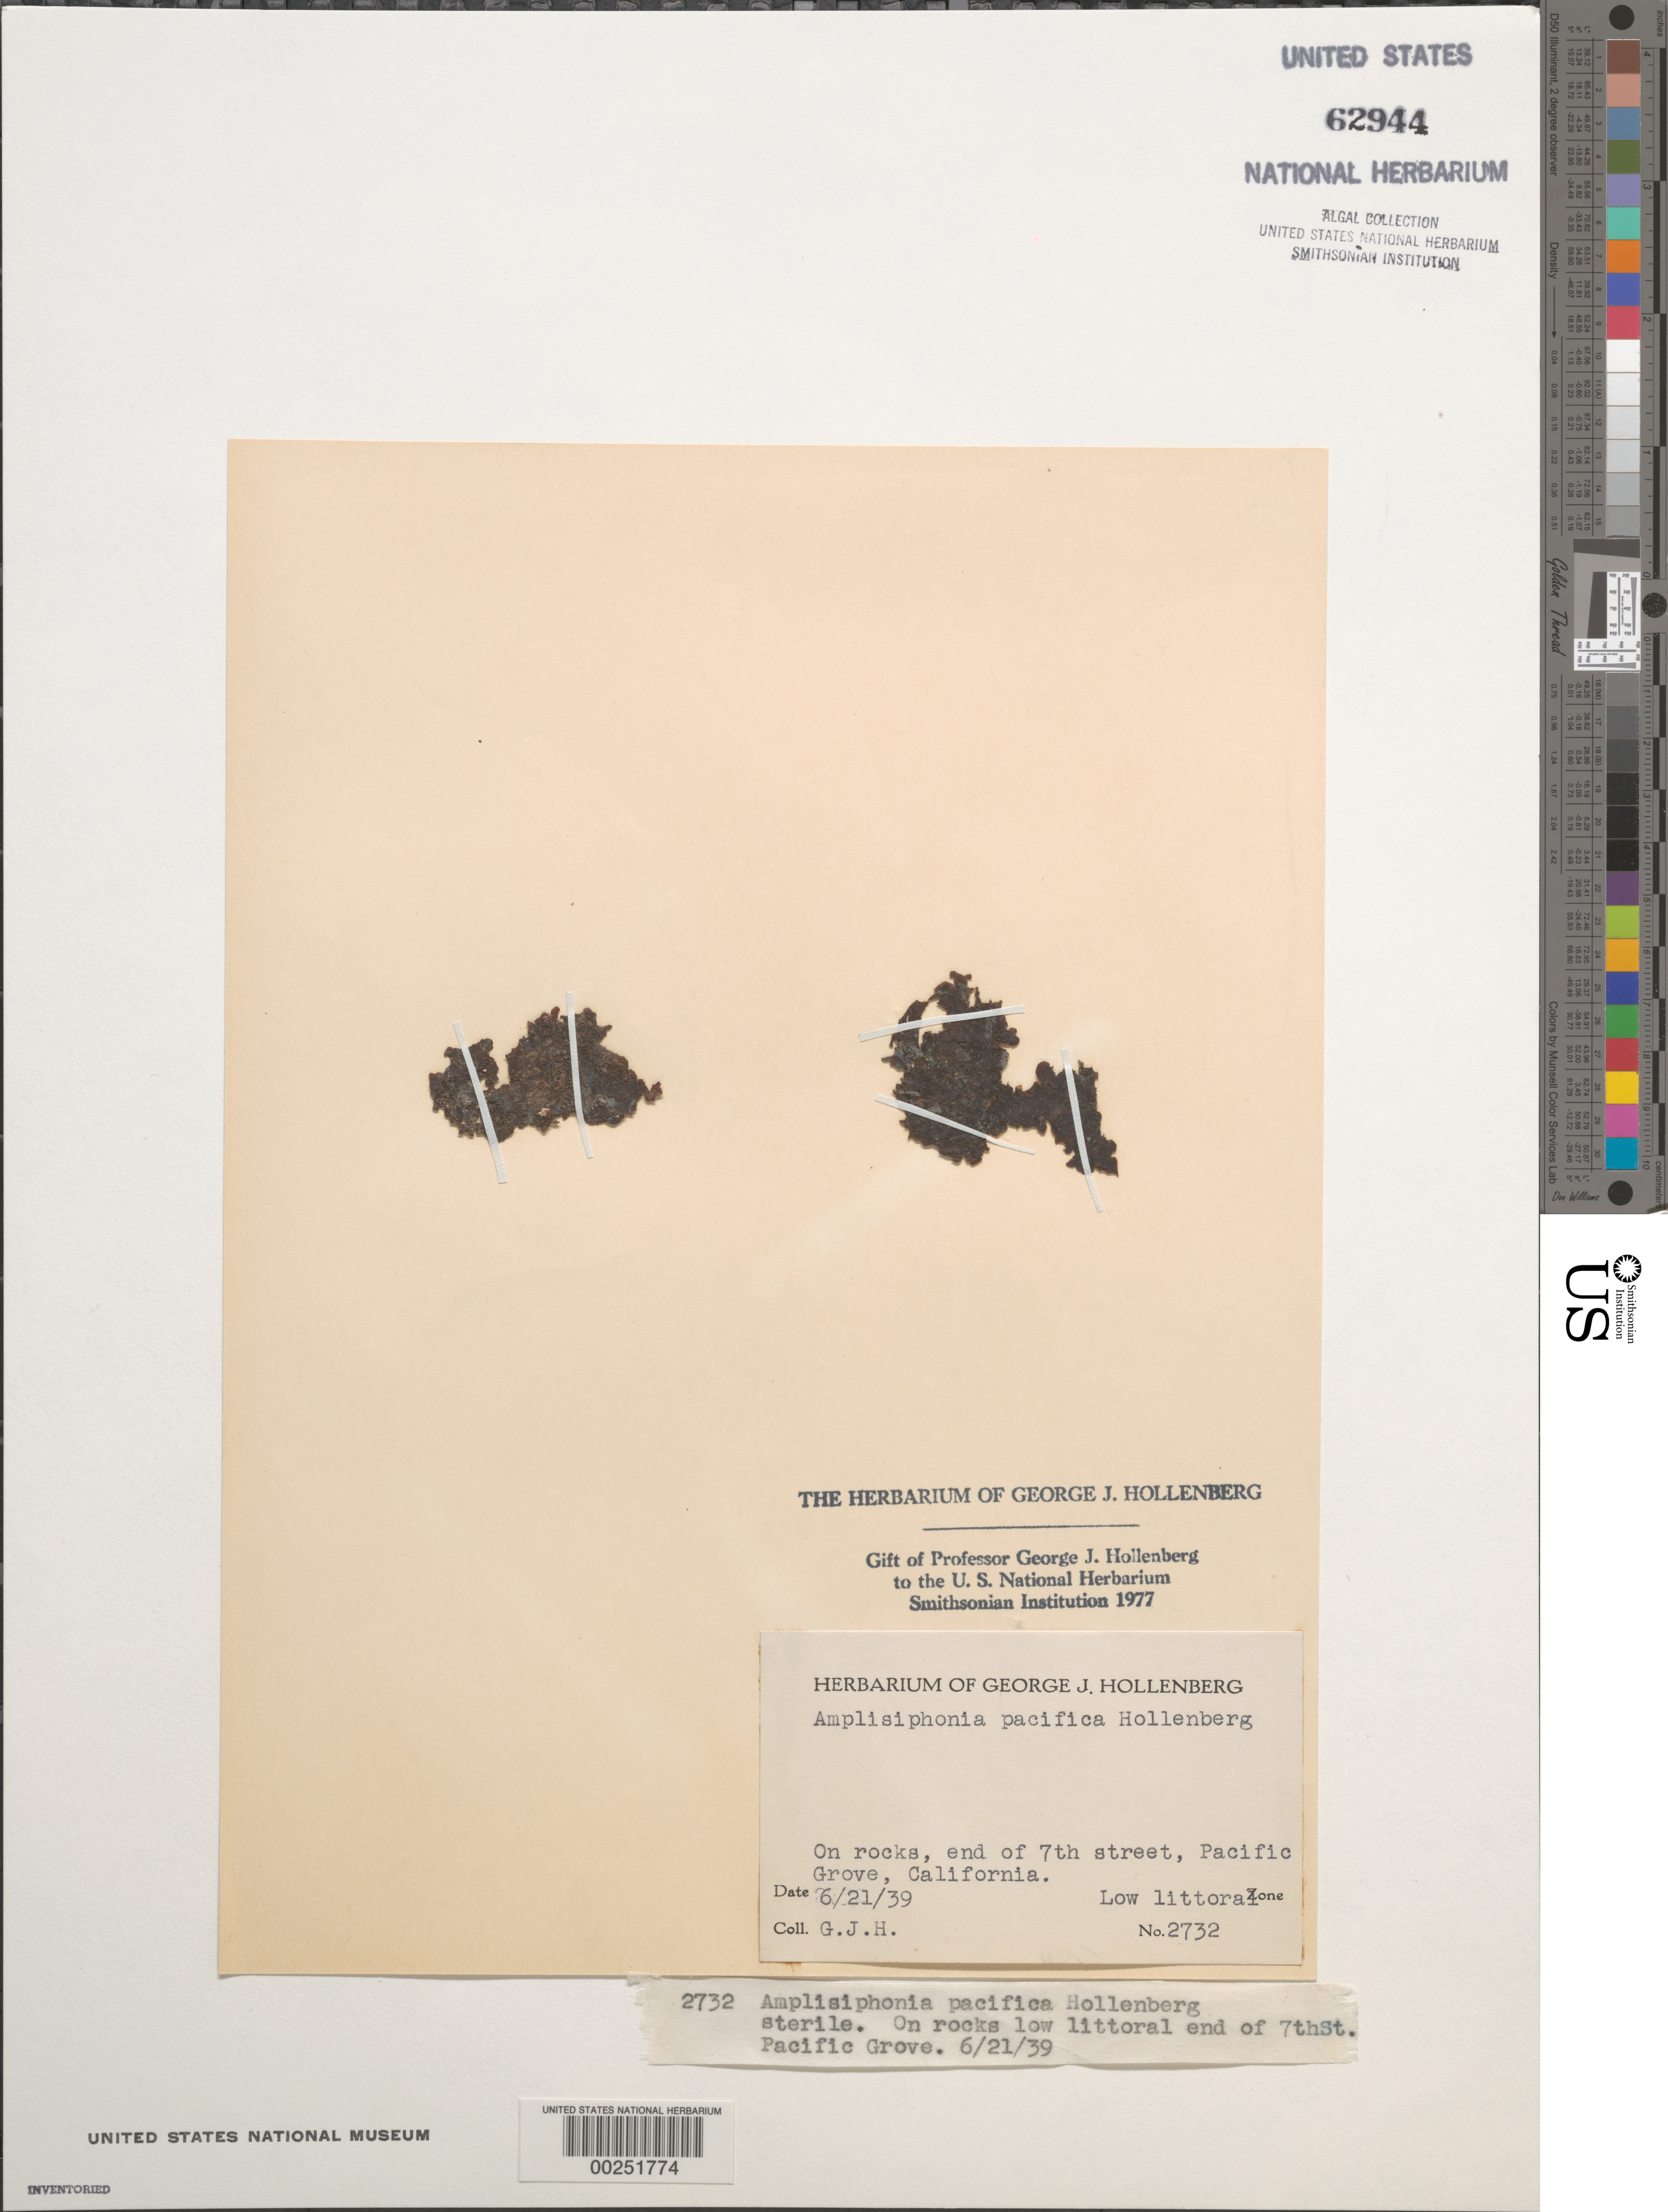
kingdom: Plantae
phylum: Rhodophyta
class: Florideophyceae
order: Ceramiales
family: Rhodomelaceae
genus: Amplisiphonia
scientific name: Amplisiphonia pacifica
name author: Hollenb.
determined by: Hollenberg, George J.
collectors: G. Hollenberg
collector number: GJH 2732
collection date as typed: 21 Jun 1939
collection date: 1939-06-21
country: United States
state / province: California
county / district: Monterey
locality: Pacific Grove, end of 7th Street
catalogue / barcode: US 62944